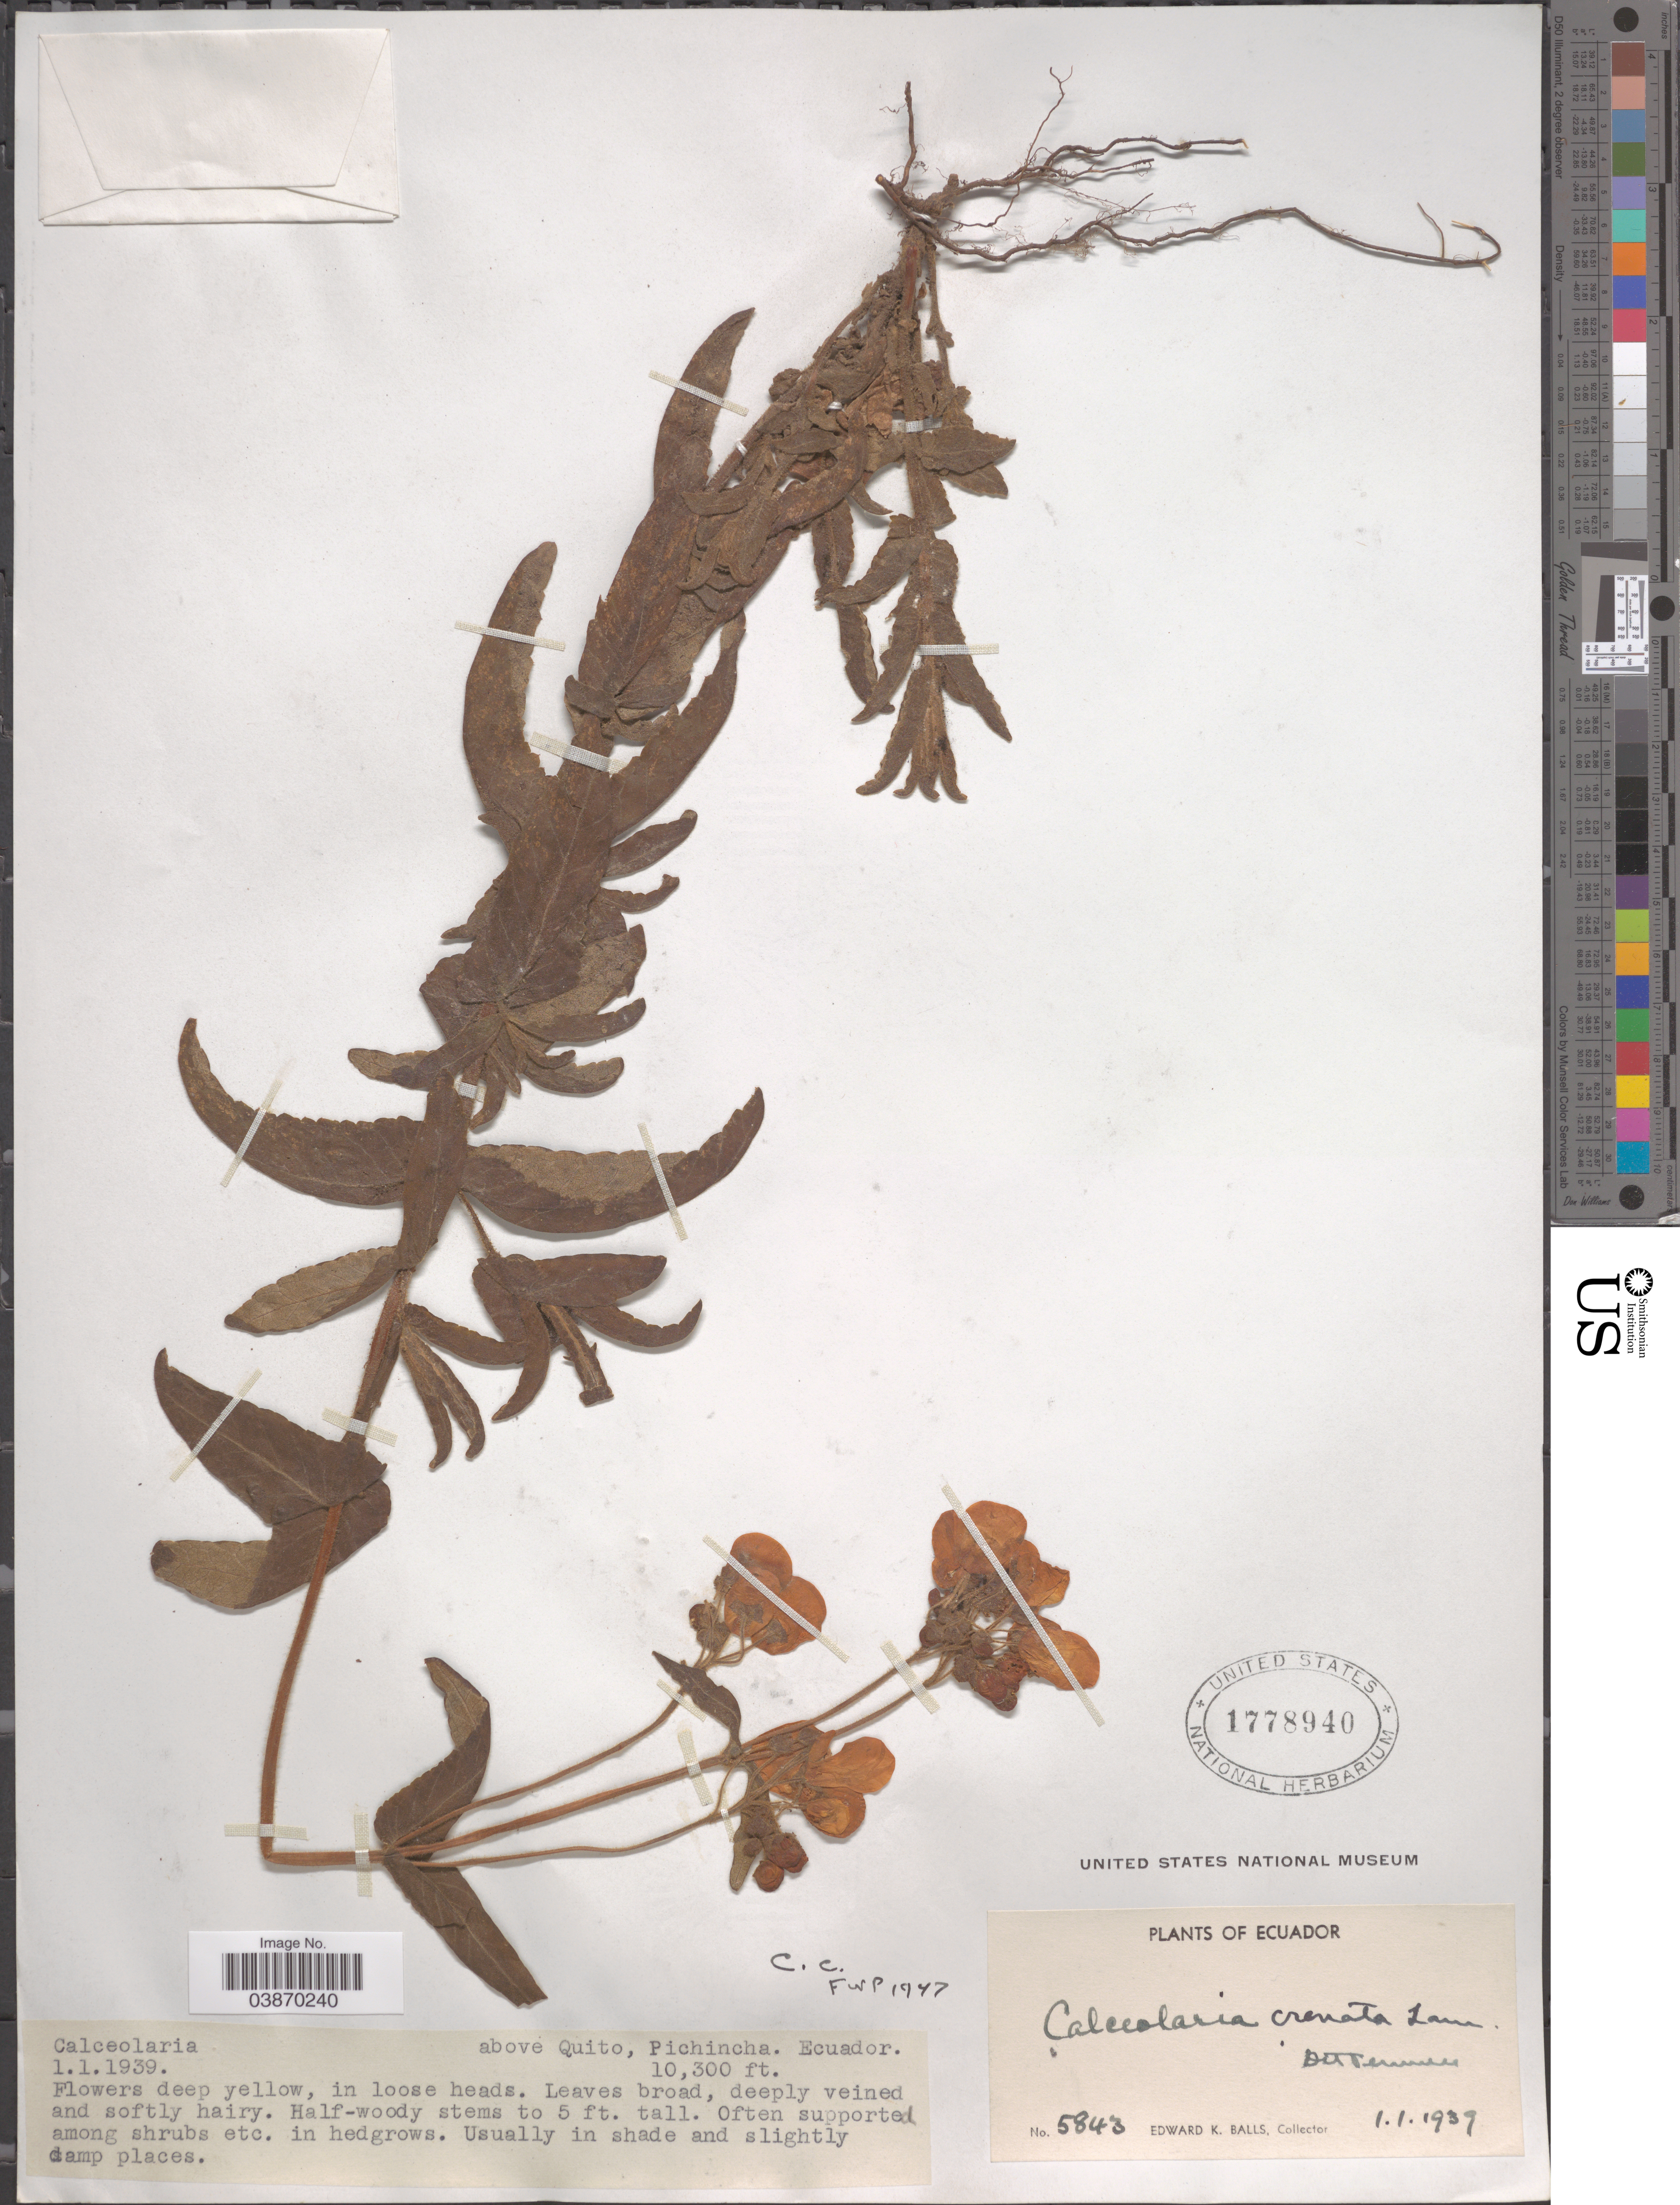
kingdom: Plantae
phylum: Tracheophyta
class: Magnoliopsida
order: Lamiales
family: Calceolariaceae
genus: Calceolaria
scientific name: Calceolaria crenata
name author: Lam.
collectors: E. K. Balls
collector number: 5843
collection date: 1939-01-01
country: Ecuador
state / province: Pichincha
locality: Above Quito.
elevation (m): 3139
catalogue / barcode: US 1778940